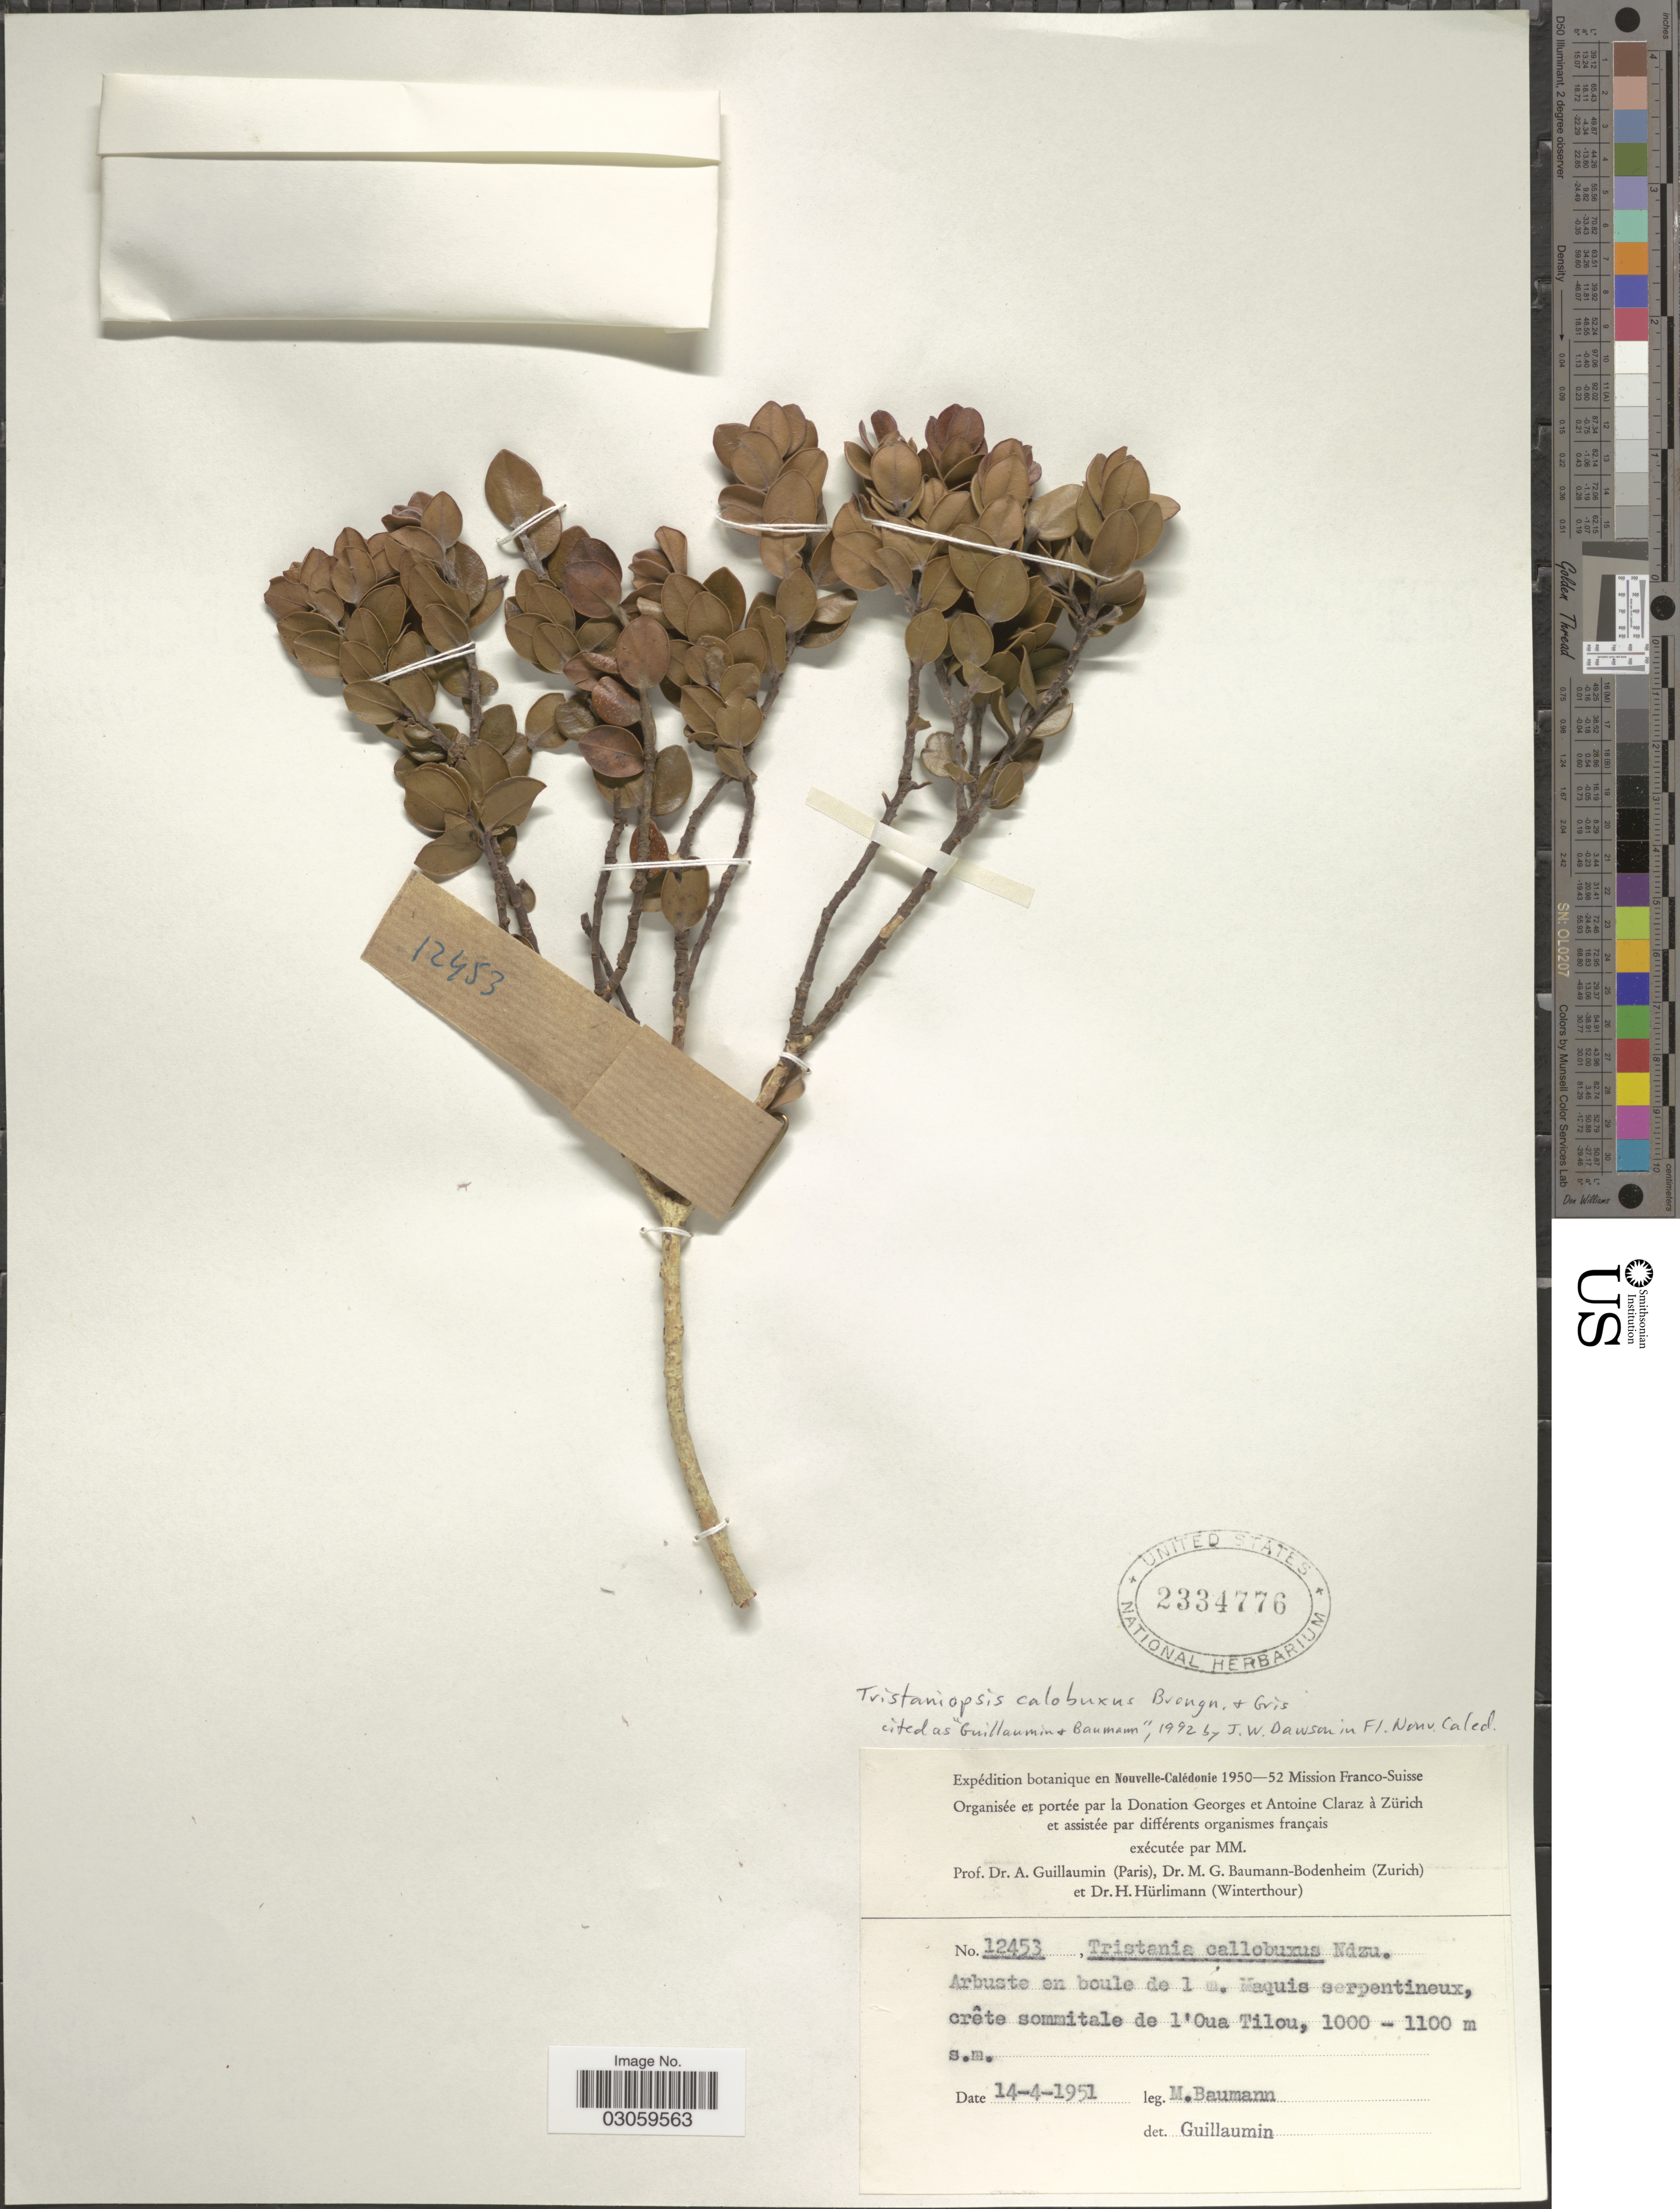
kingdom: Plantae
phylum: Tracheophyta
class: Magnoliopsida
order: Myrtales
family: Myrtaceae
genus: Tristaniopsis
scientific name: Tristaniopsis callobuxus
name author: Brongn. & Gris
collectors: M. G. Baumann-Bodenheim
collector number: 12453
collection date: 1951-04-14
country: New Caledonia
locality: Nouvelle-Calédonie. Maquis serpentineux, crête sommitale de l'Oua Tilou.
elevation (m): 1000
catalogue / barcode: US 2334776